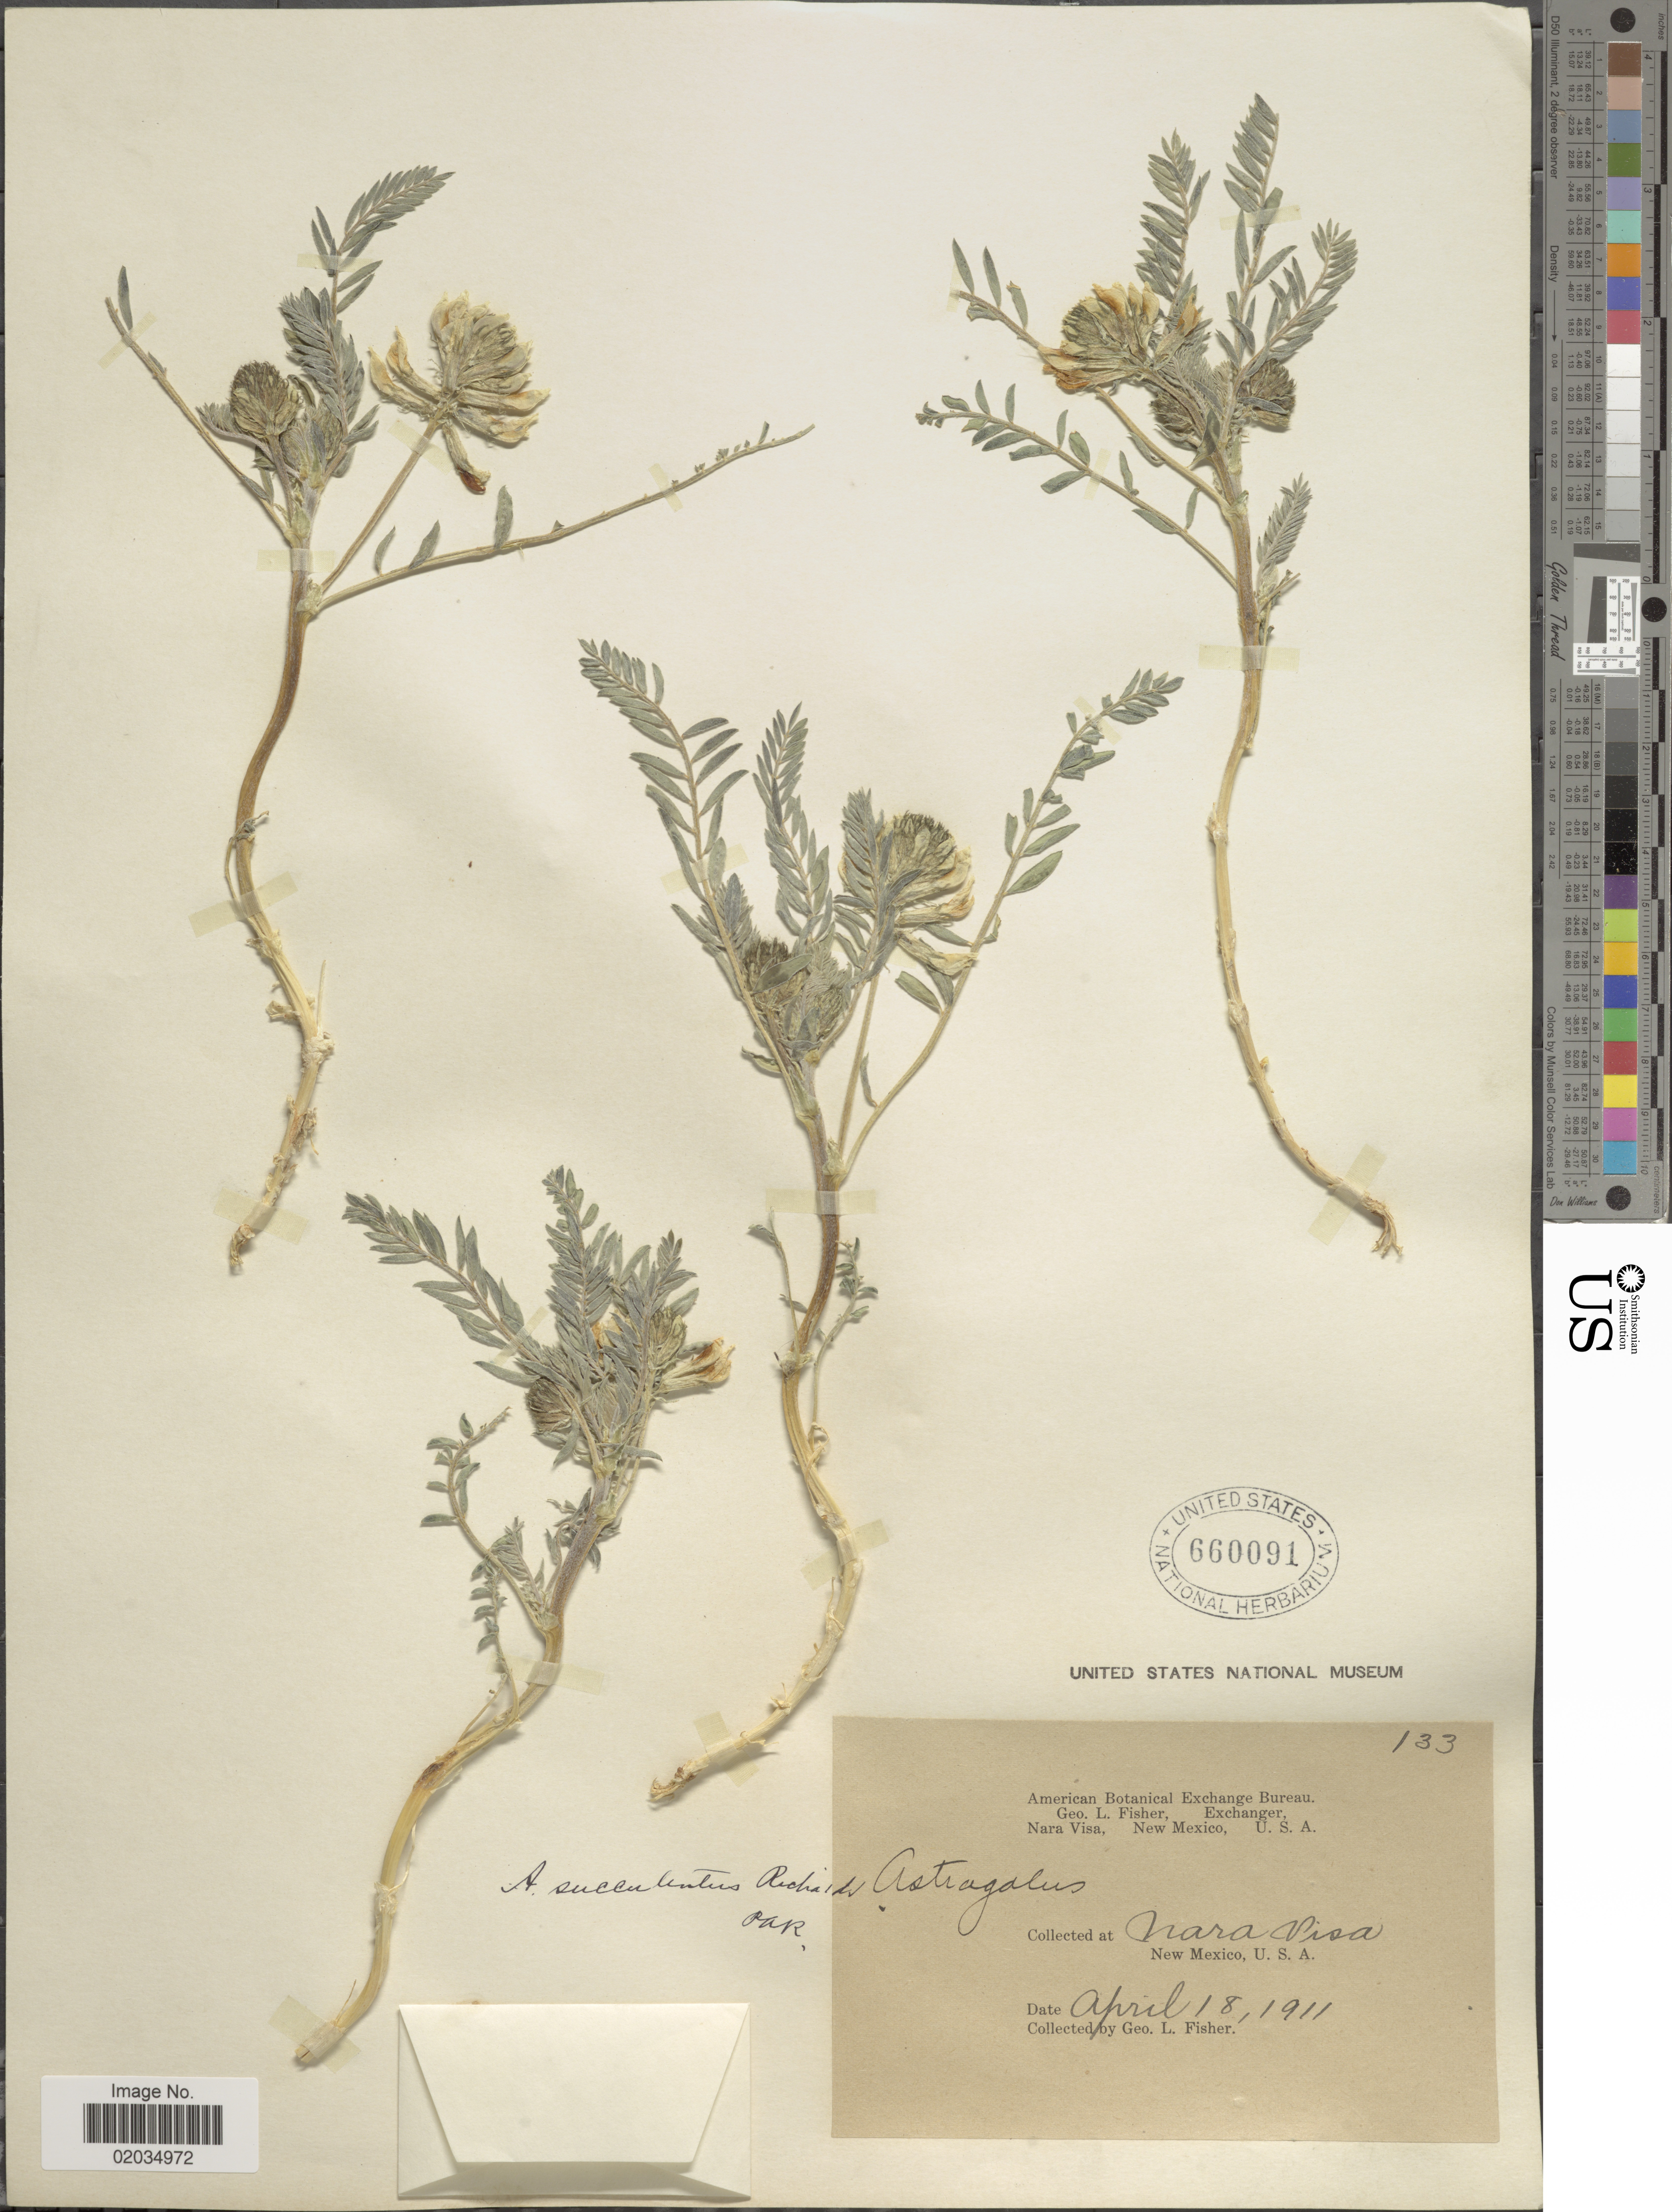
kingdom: Plantae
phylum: Tracheophyta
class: Magnoliopsida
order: Fabales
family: Fabaceae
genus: Astragalus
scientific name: Astragalus succulentus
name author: Richardson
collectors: G. L. Fisher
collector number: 133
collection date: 1911-04-18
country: United States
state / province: New Mexico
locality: Nara Visa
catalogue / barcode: US 660091